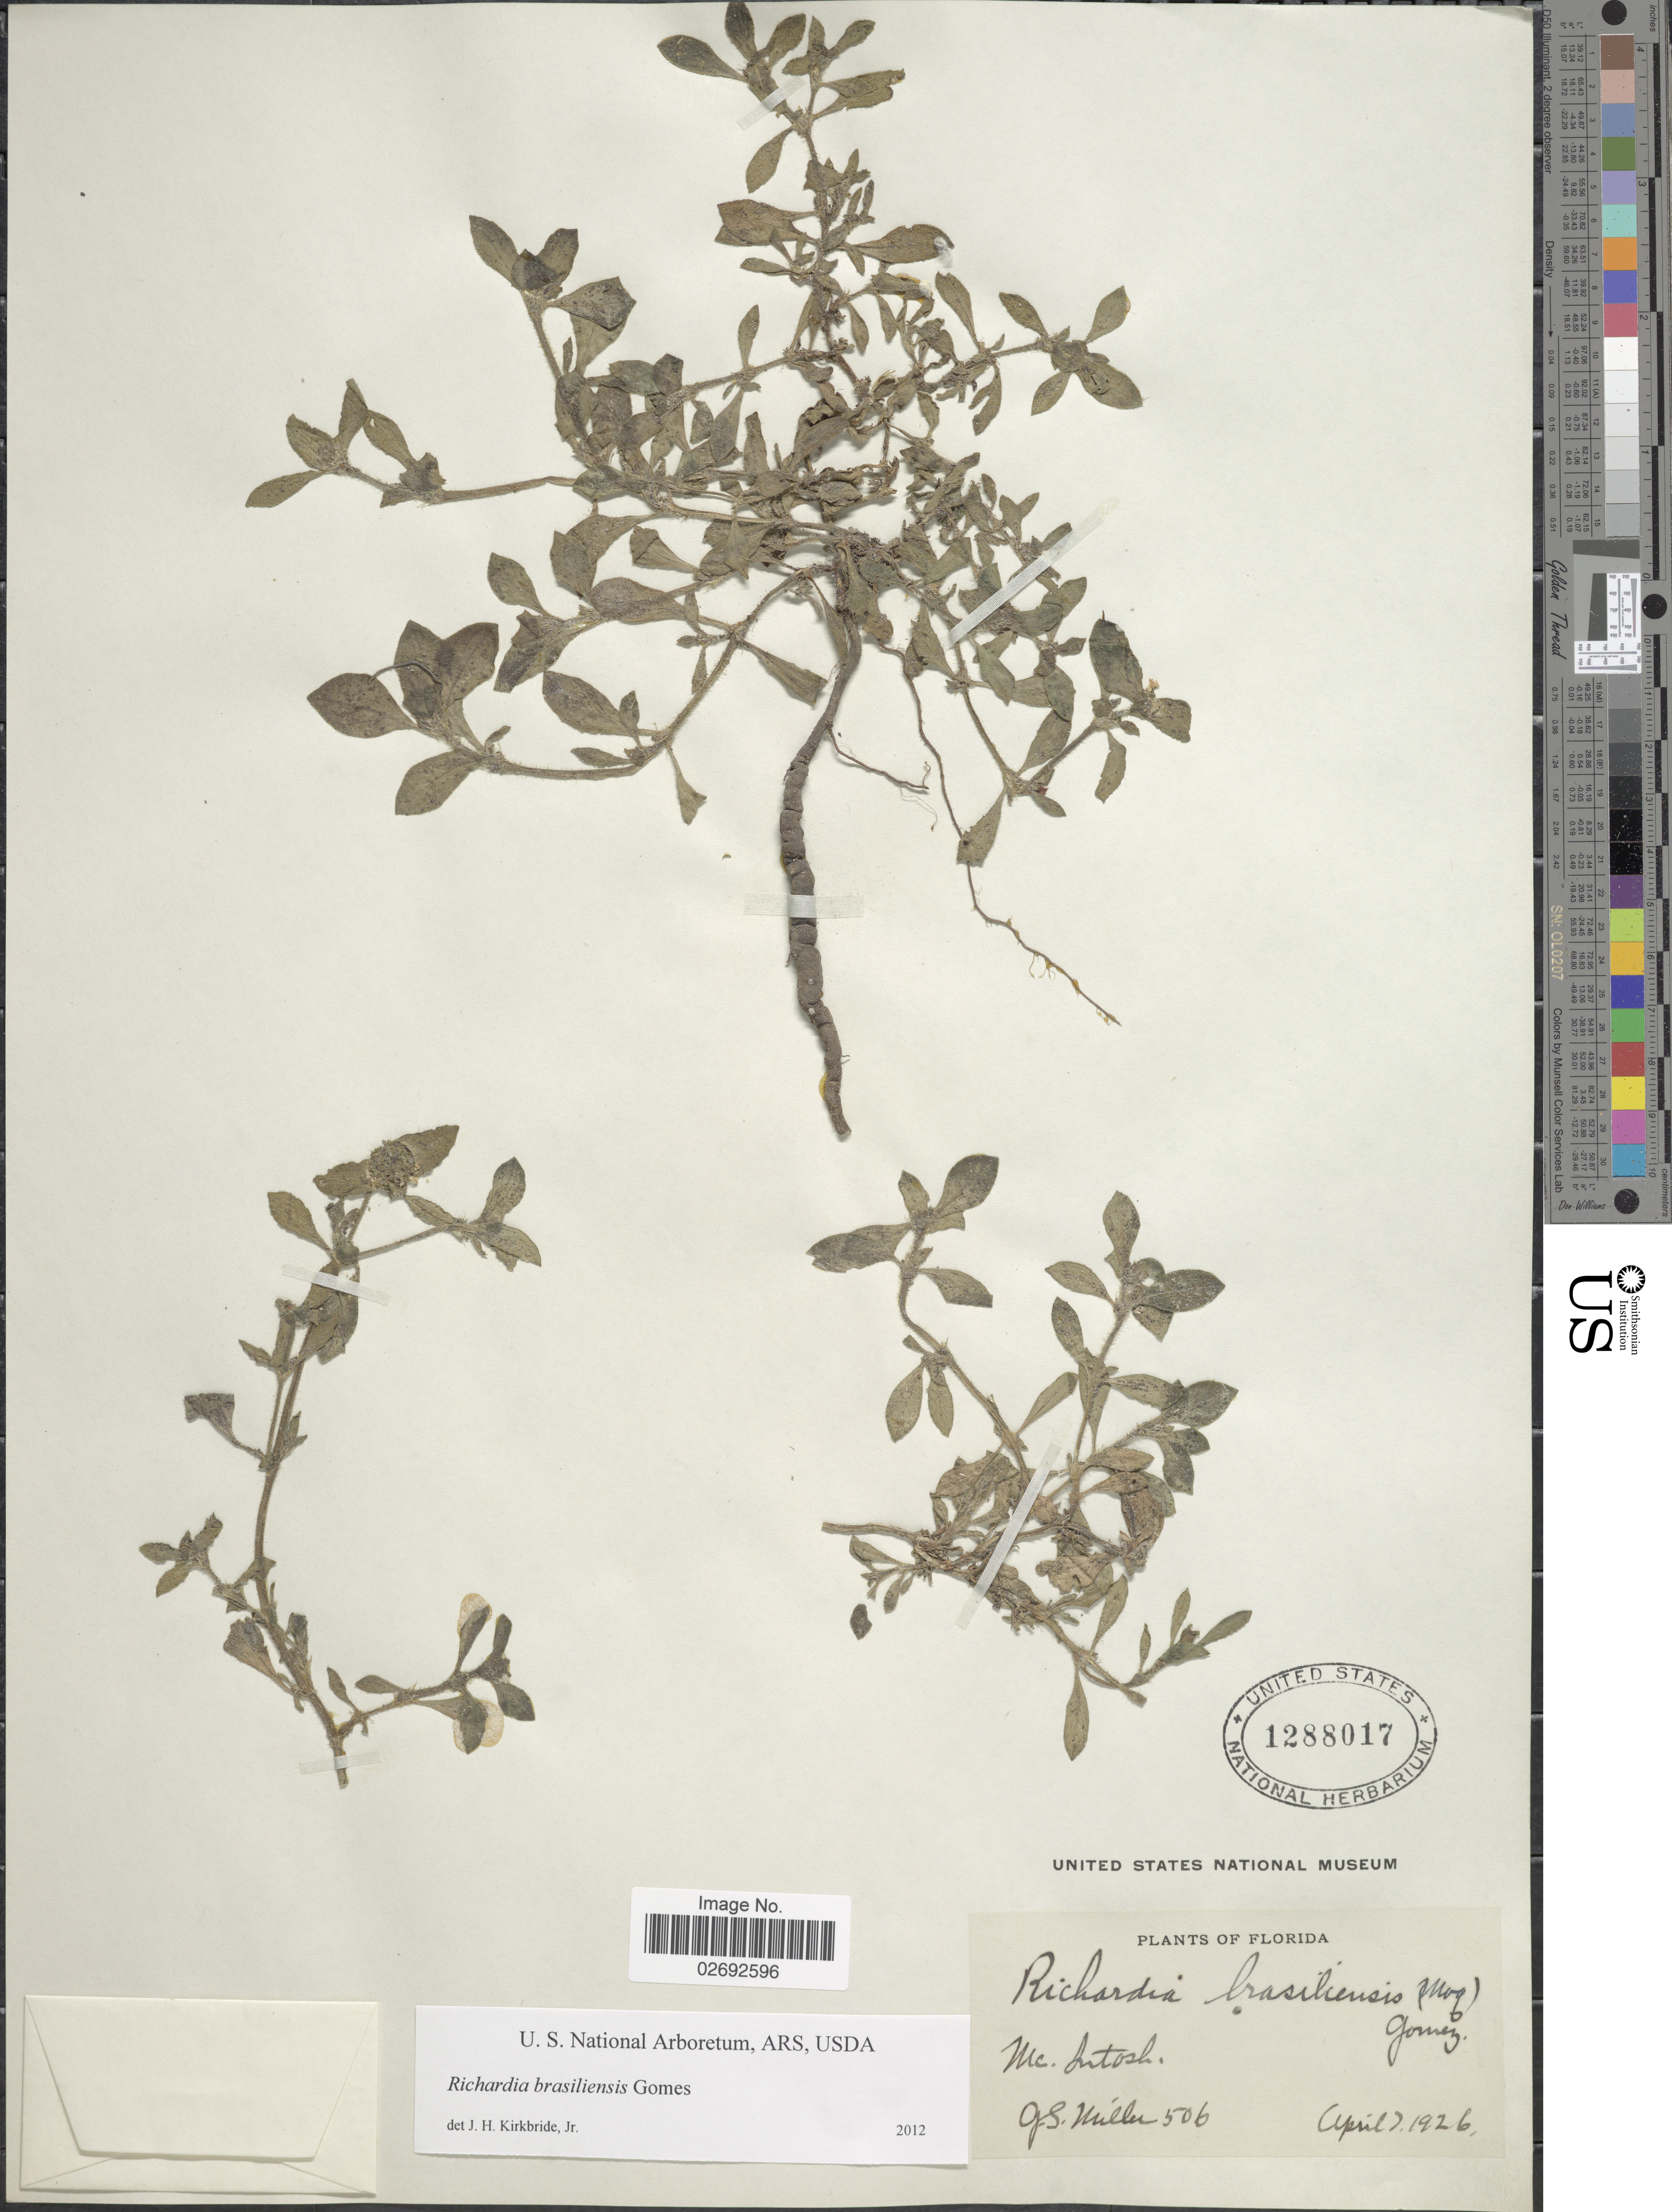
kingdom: Plantae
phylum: Tracheophyta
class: Magnoliopsida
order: Gentianales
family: Rubiaceae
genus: Richardia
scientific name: Richardia brasiliensis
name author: Gomes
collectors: G. S. Miller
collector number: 506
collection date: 1926-04-07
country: United States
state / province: Florida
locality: Mc Intosh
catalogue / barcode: US 1288017